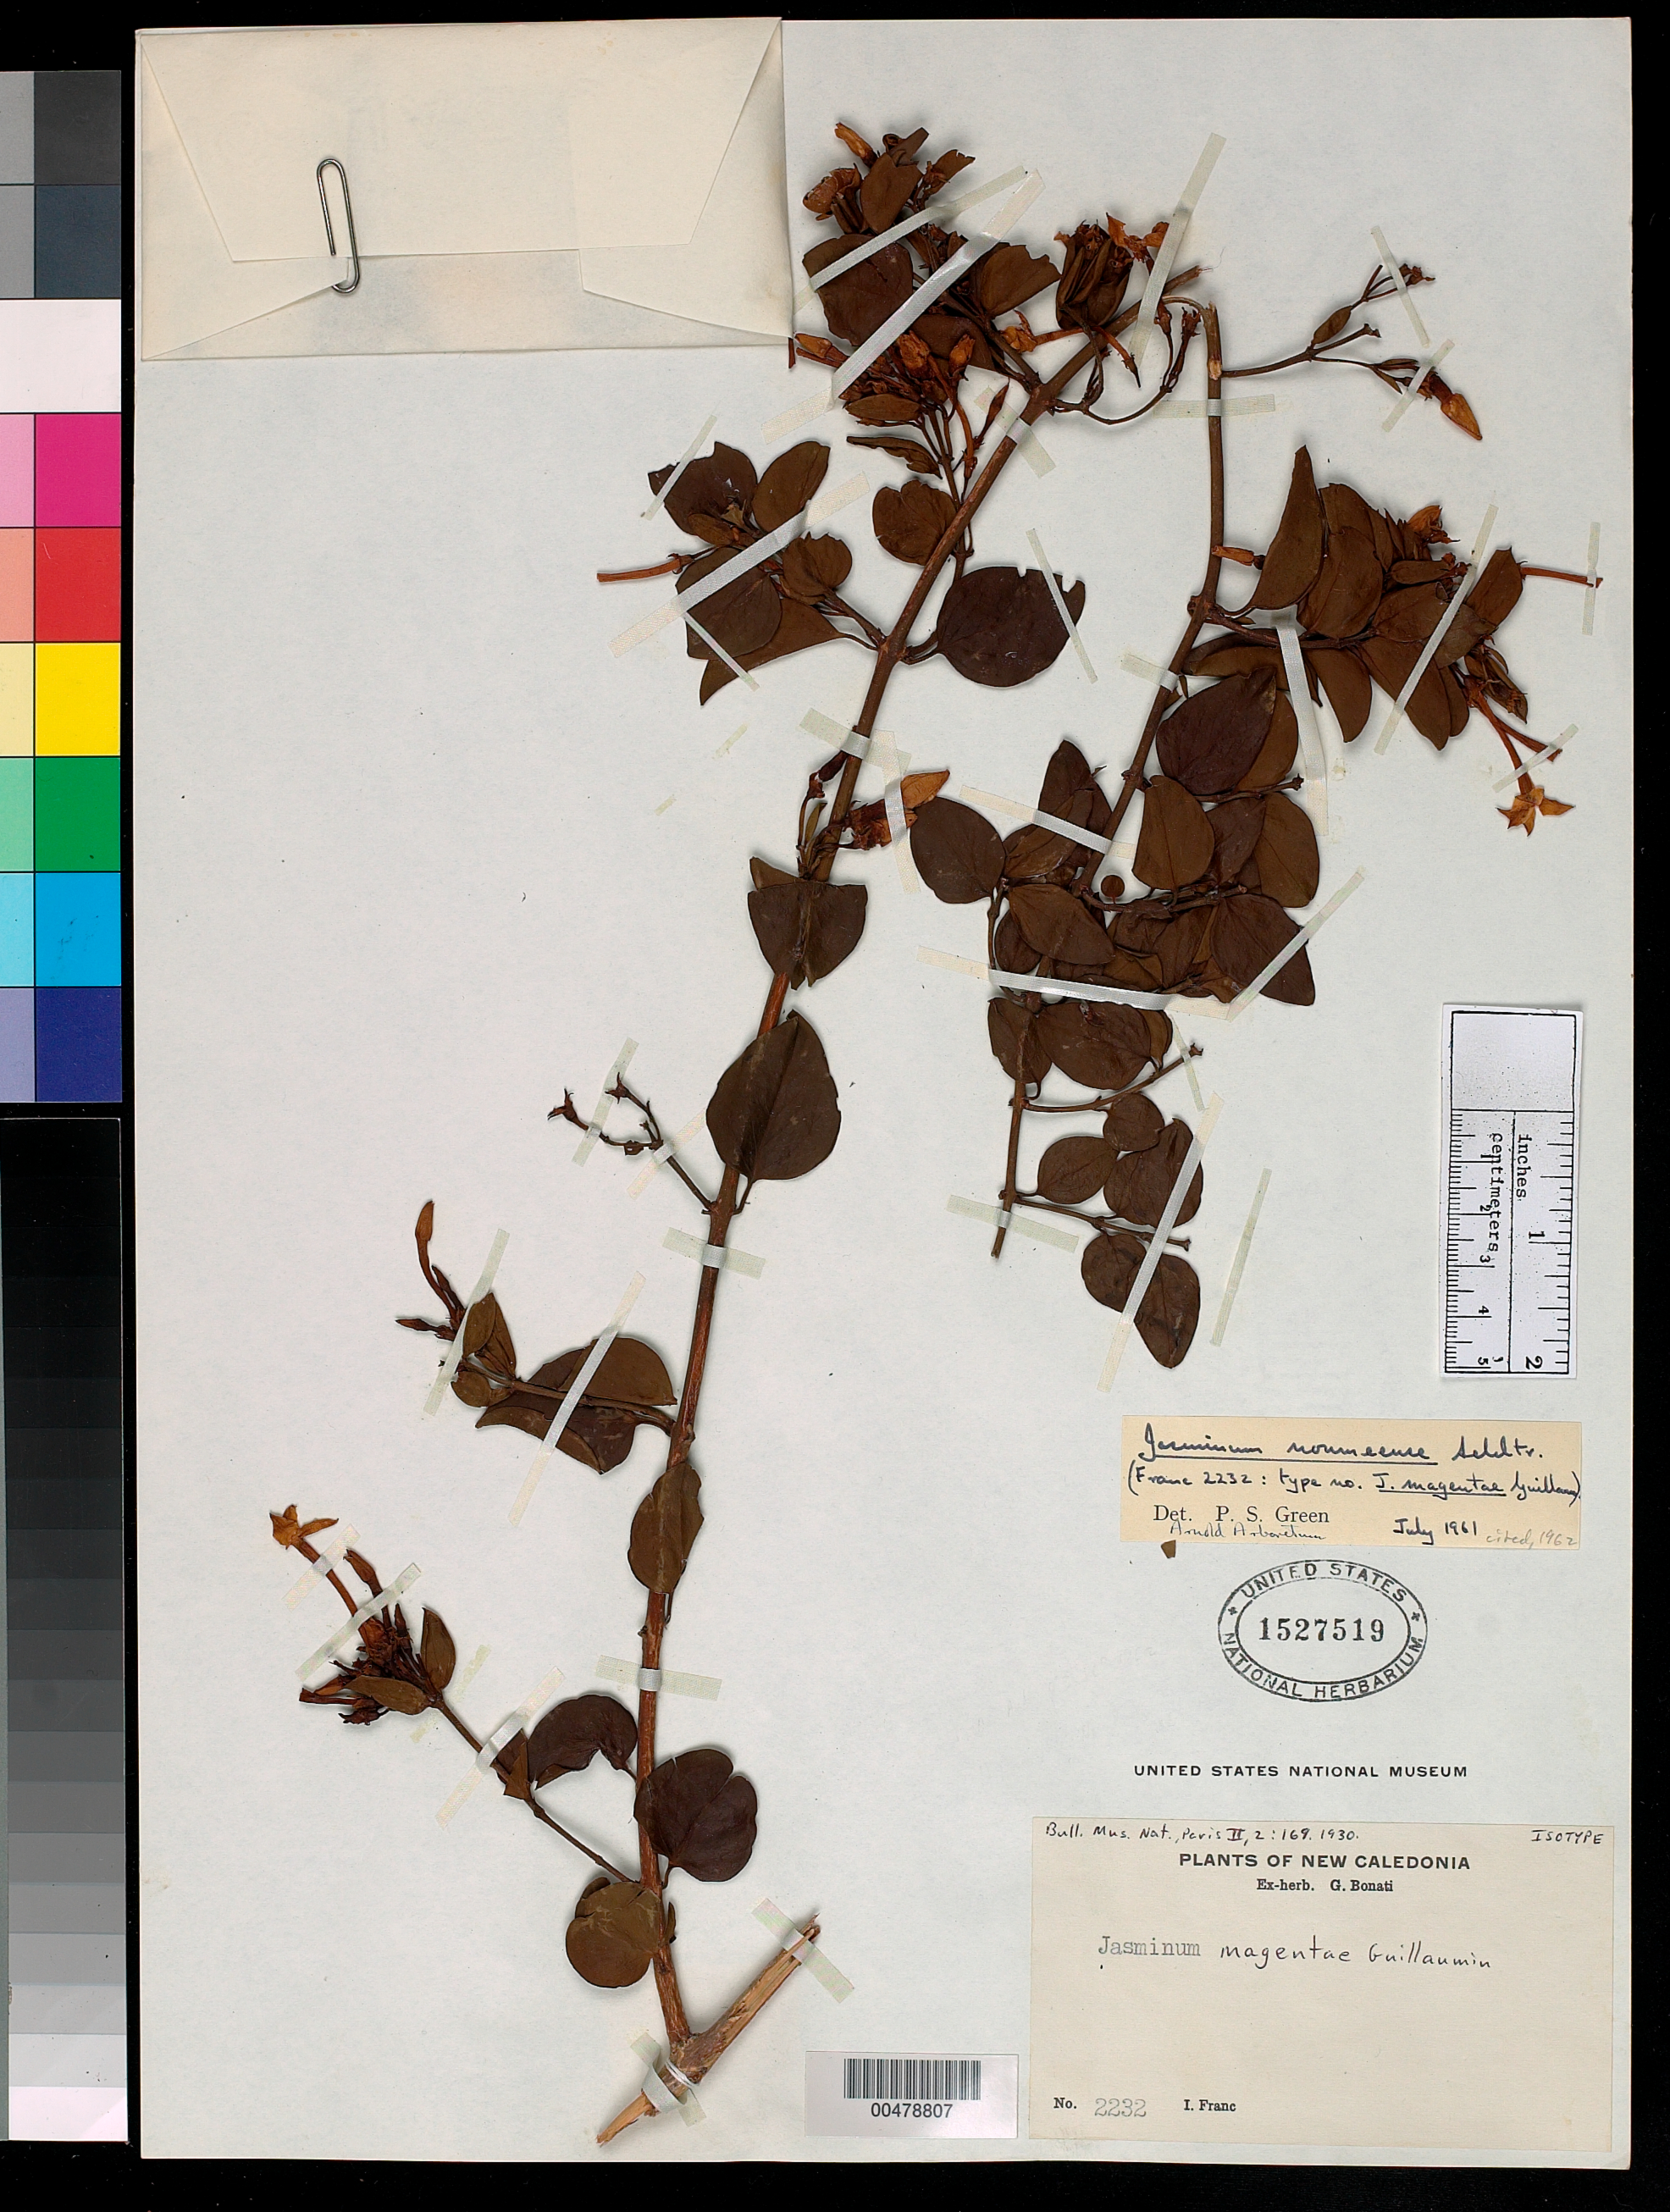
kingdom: Plantae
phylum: Tracheophyta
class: Magnoliopsida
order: Lamiales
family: Oleaceae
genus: Jasminum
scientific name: Jasminum magentae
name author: Guillaumin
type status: Isotype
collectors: I. Franc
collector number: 2232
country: New Caledonia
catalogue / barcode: US 1527519